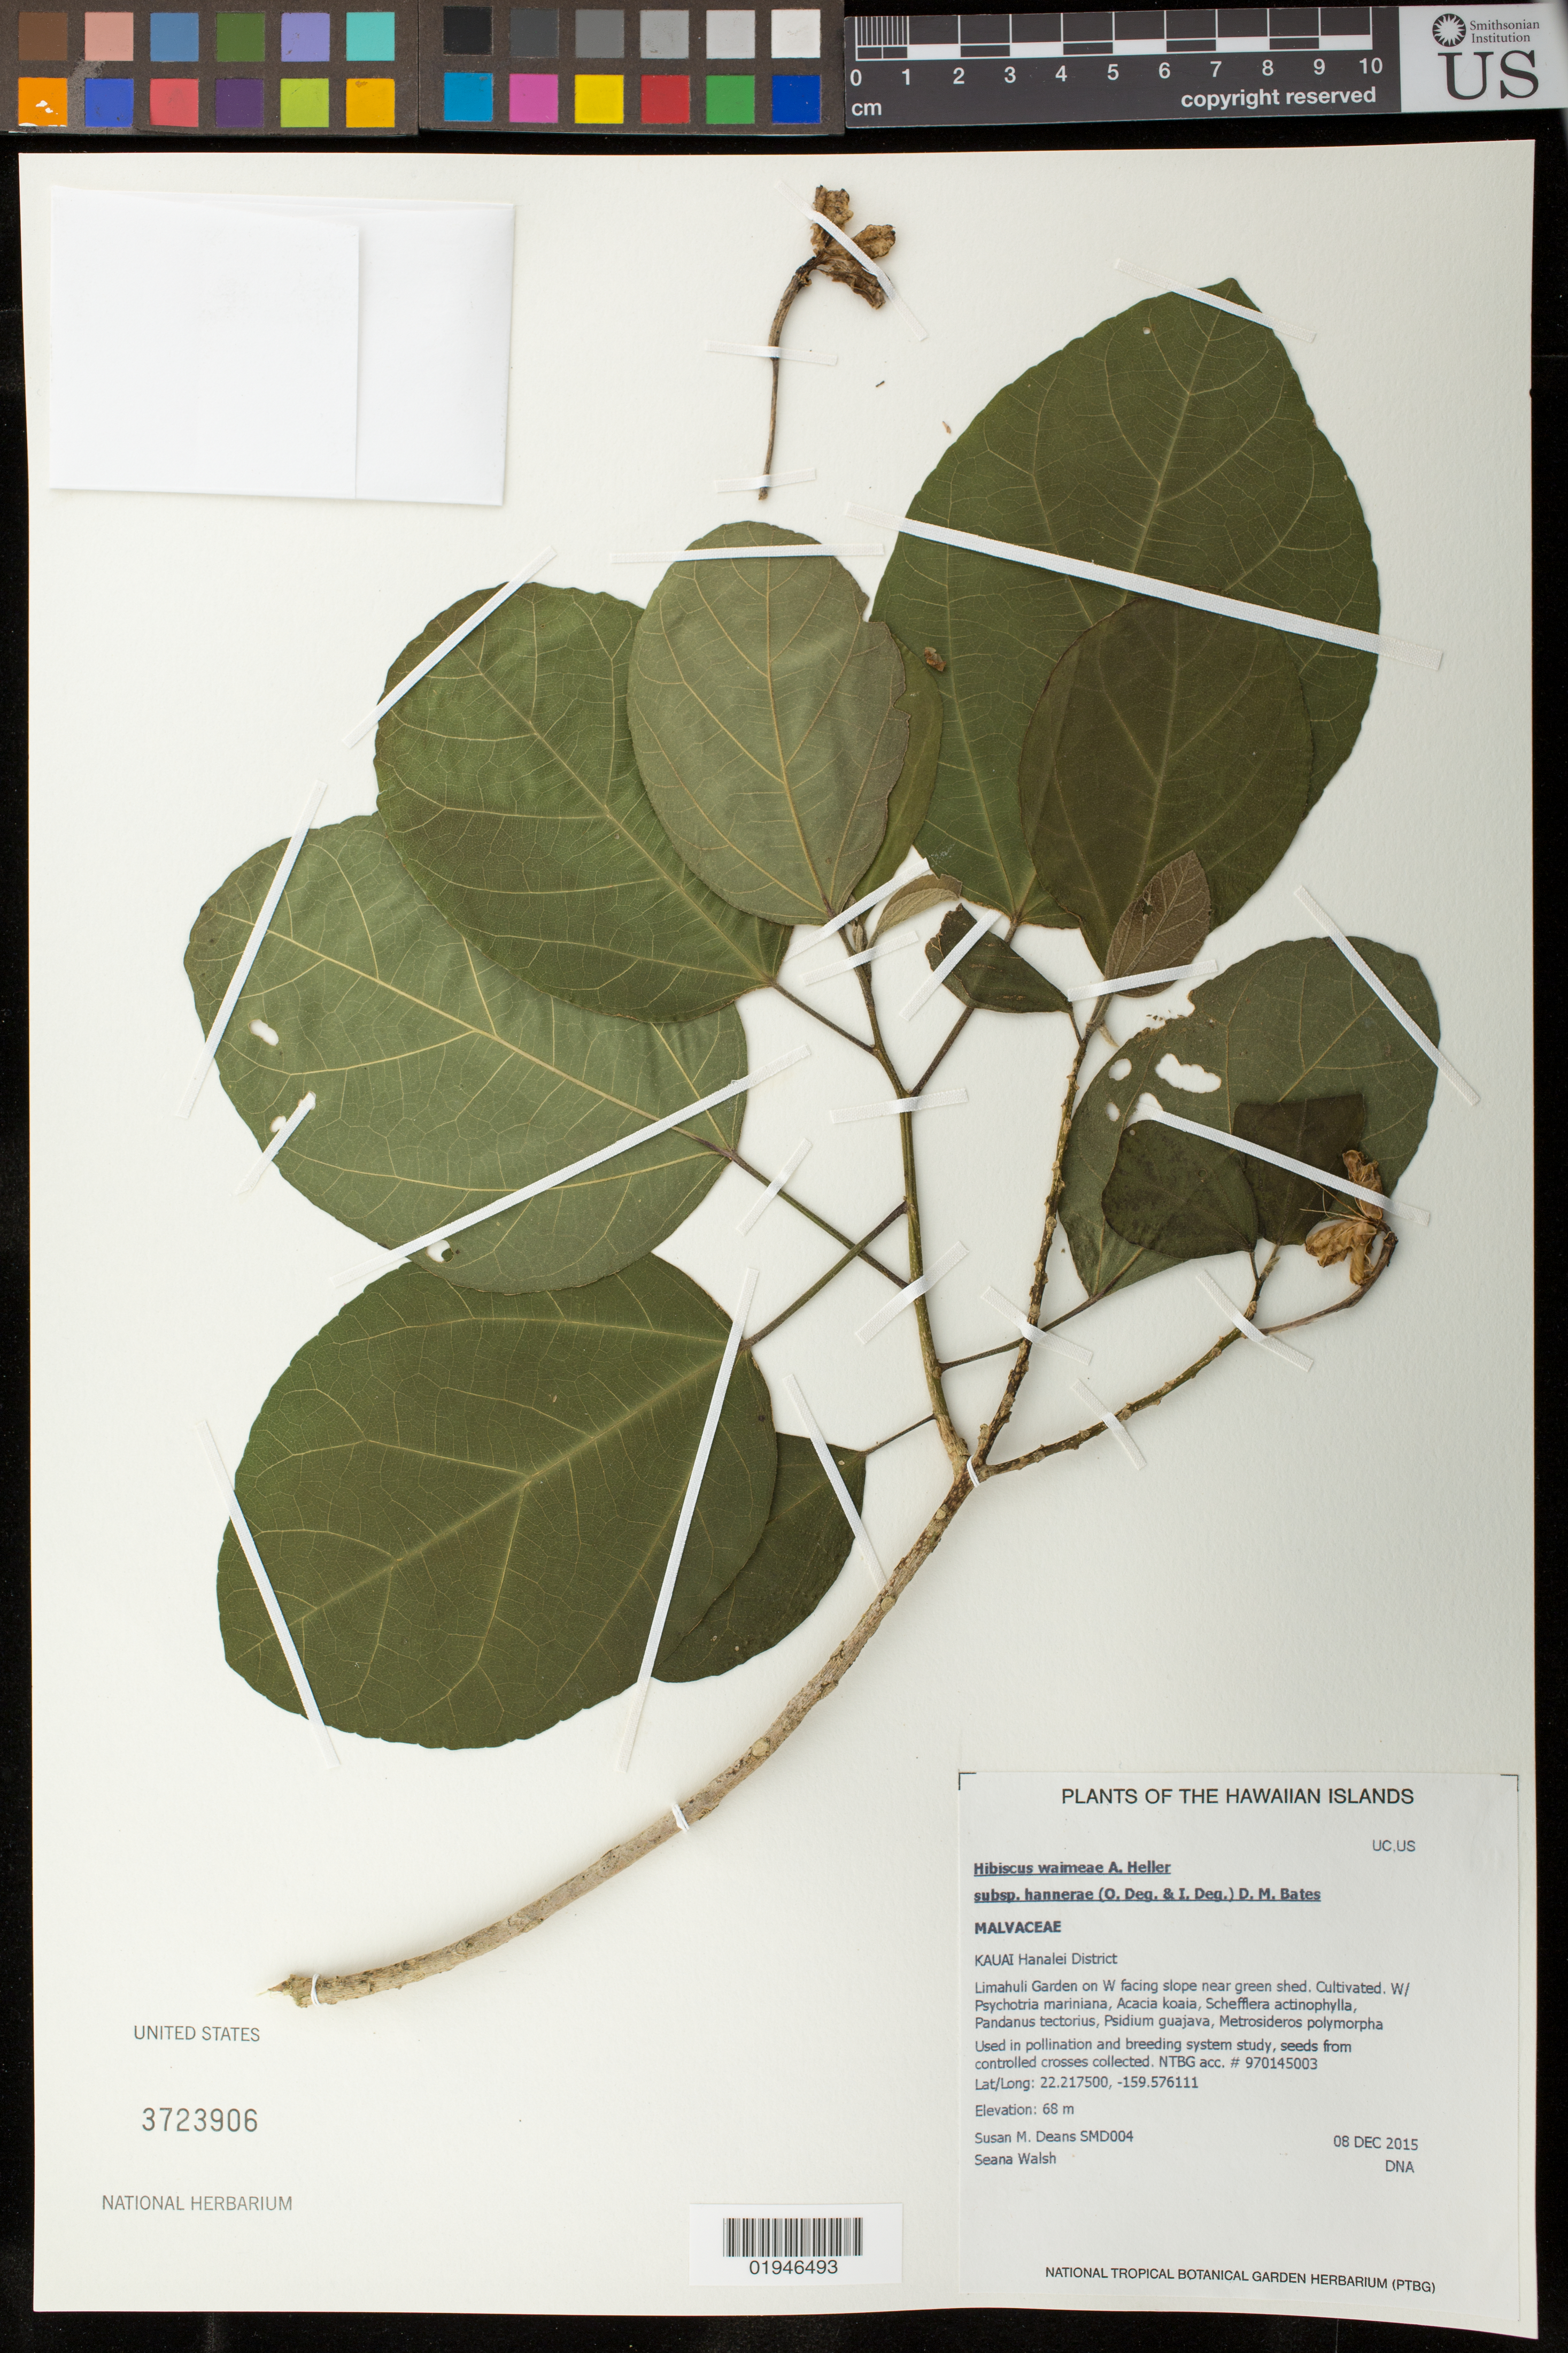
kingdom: Plantae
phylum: Tracheophyta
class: Magnoliopsida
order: Malvales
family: Malvaceae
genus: Hibiscus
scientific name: Hibiscus waimeae subsp. hannerae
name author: (O. Deg. & I. Deg.) D.M. Bates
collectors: S. Deans & S. Walsh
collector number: SMD004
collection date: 2015-12-08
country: United States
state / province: Hawaii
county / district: Kauai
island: Kaua'i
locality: Hanalei District, Limahuli Garden, on W facing slope near green shed.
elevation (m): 68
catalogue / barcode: US 3723906